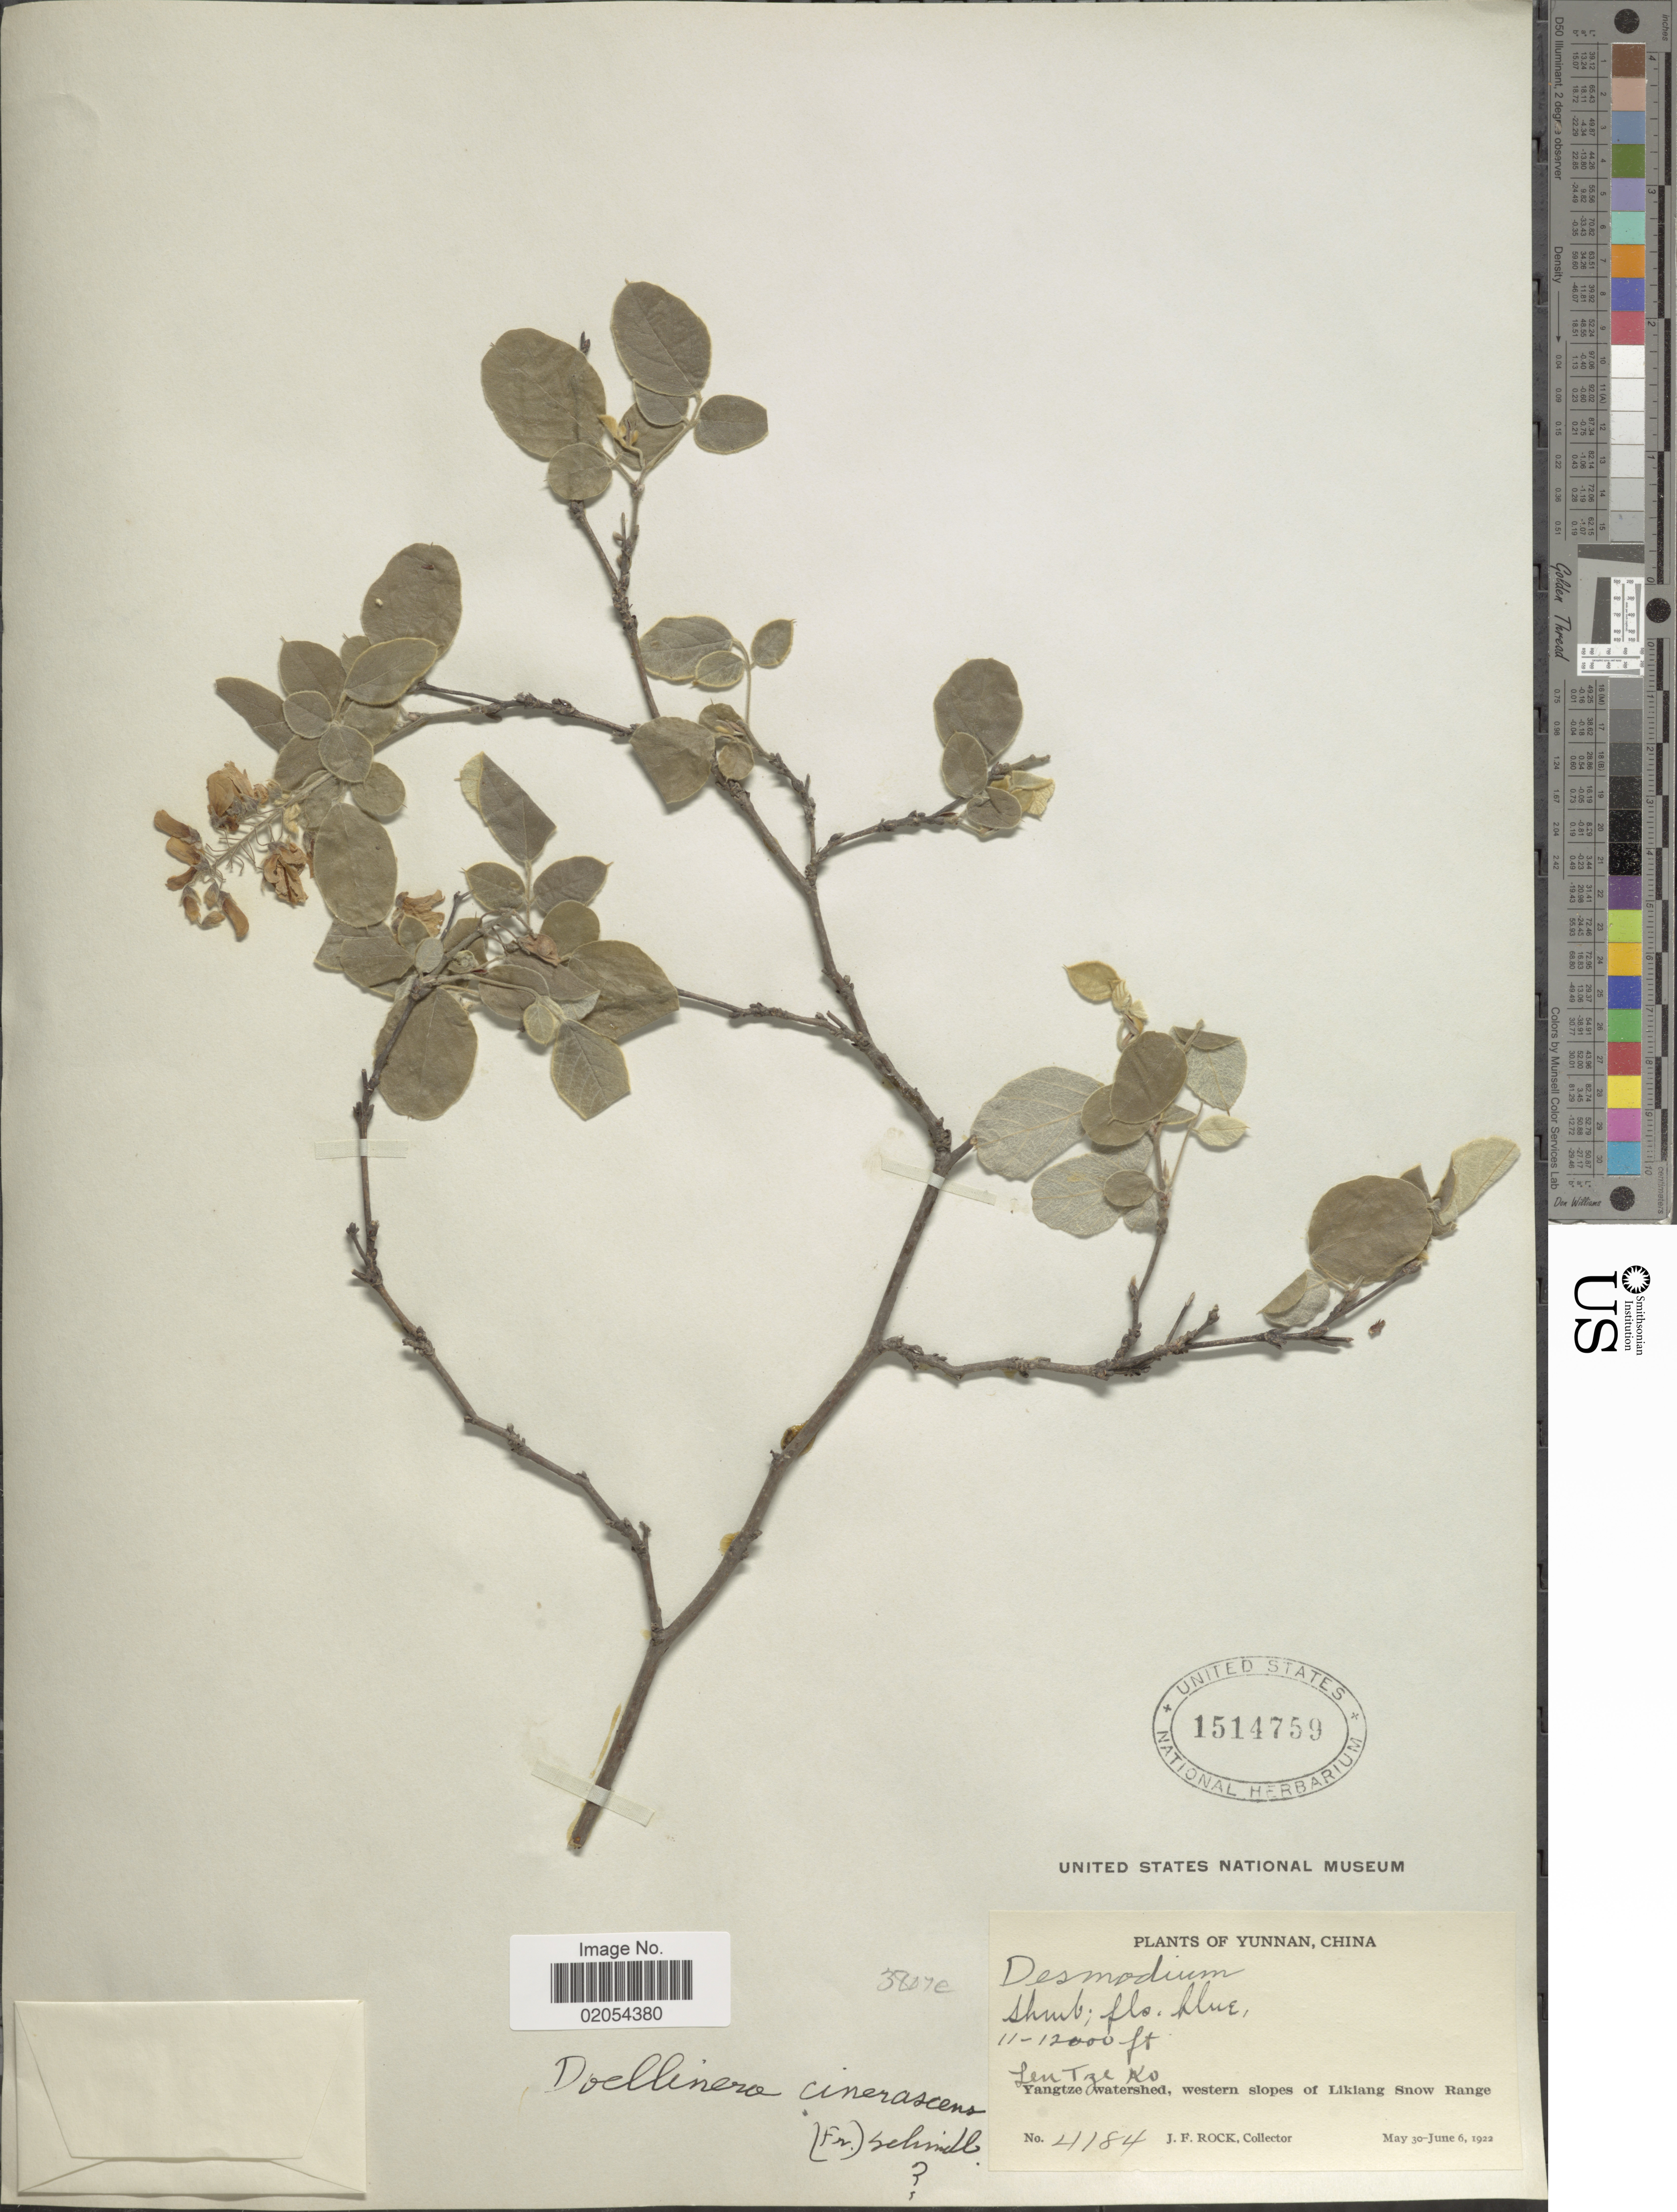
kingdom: Plantae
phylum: Tracheophyta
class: Magnoliopsida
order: Fabales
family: Fabaceae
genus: Desmodium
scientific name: Desmodium cinerascens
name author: A. Gray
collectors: J. Rock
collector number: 4184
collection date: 1922-05-30/1922-06-06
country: China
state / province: Yunnan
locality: Yangtze watershed, western slopes of Likiang Snow Range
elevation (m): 3353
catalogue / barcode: US 1514759